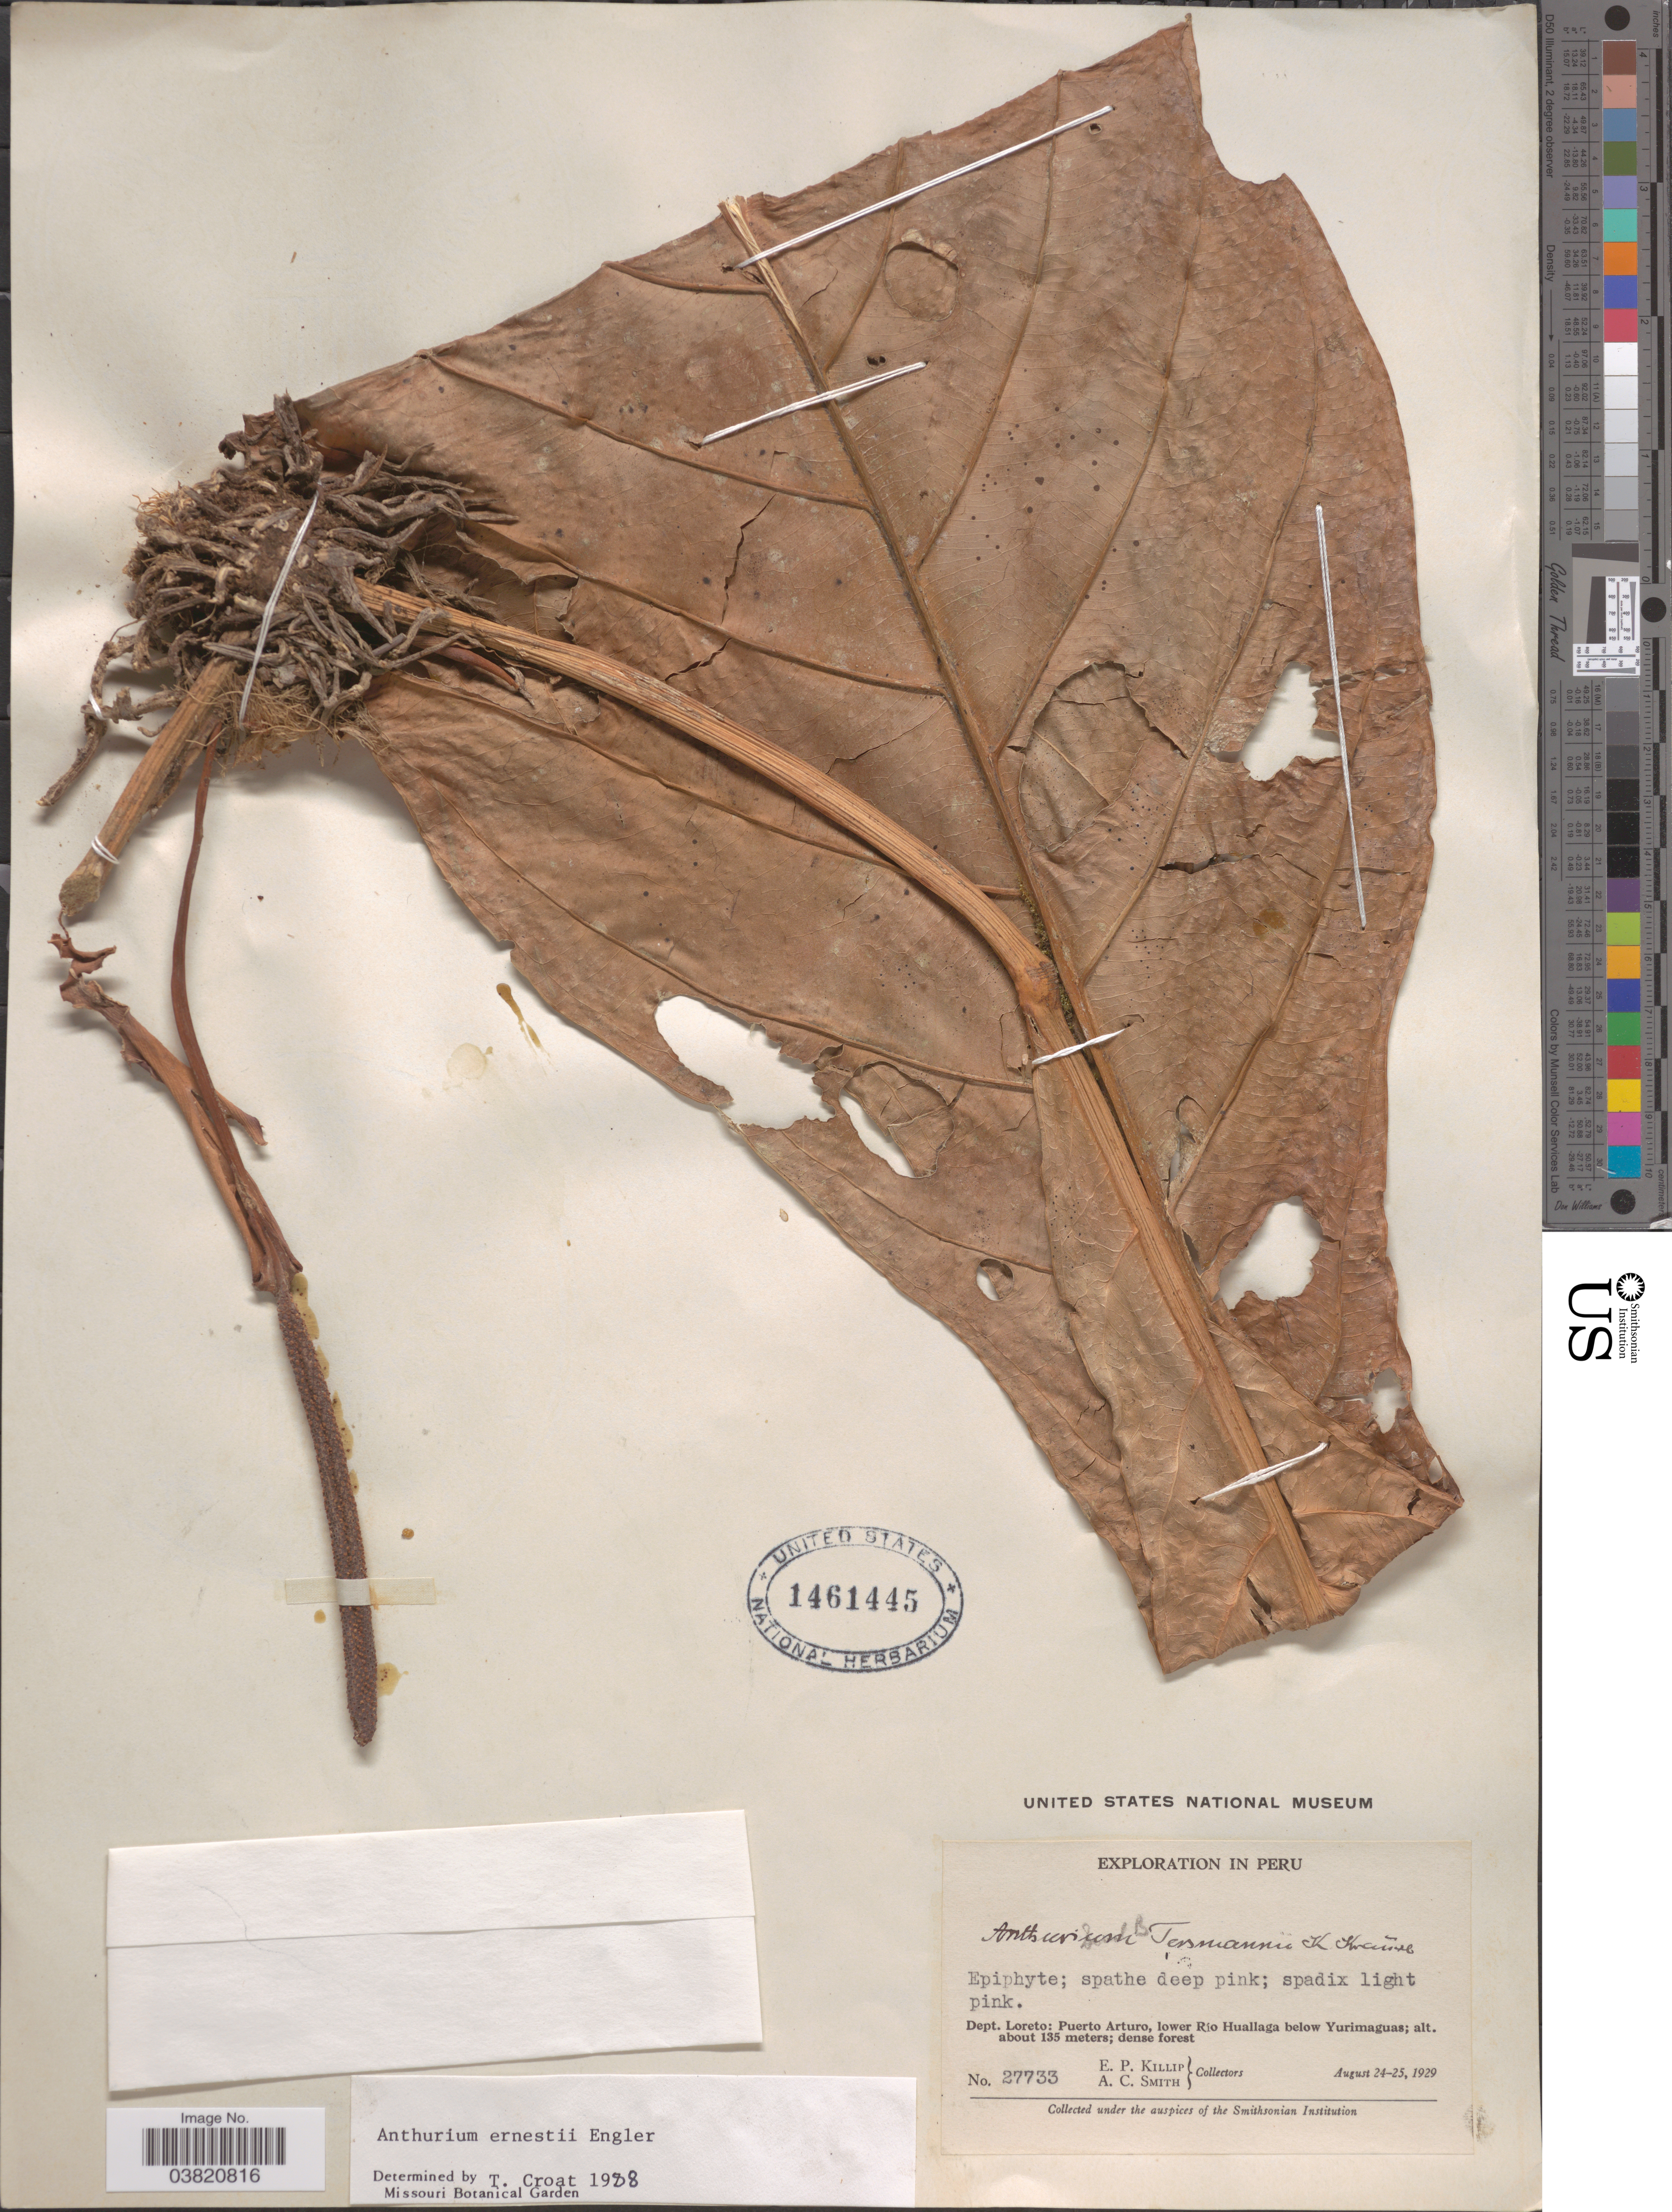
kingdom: Plantae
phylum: Tracheophyta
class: Liliopsida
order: Alismatales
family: Araceae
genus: Anthurium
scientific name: Anthurium eminens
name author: Schott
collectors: E. P. Killip & A. C. Smith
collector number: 27733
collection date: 1929-08-24/1929-08-25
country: Peru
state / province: Loreto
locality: Dept. Loreto: Puerto Arturo, lower Río Huallaga below Yurimaguas.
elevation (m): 135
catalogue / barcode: US 1461445